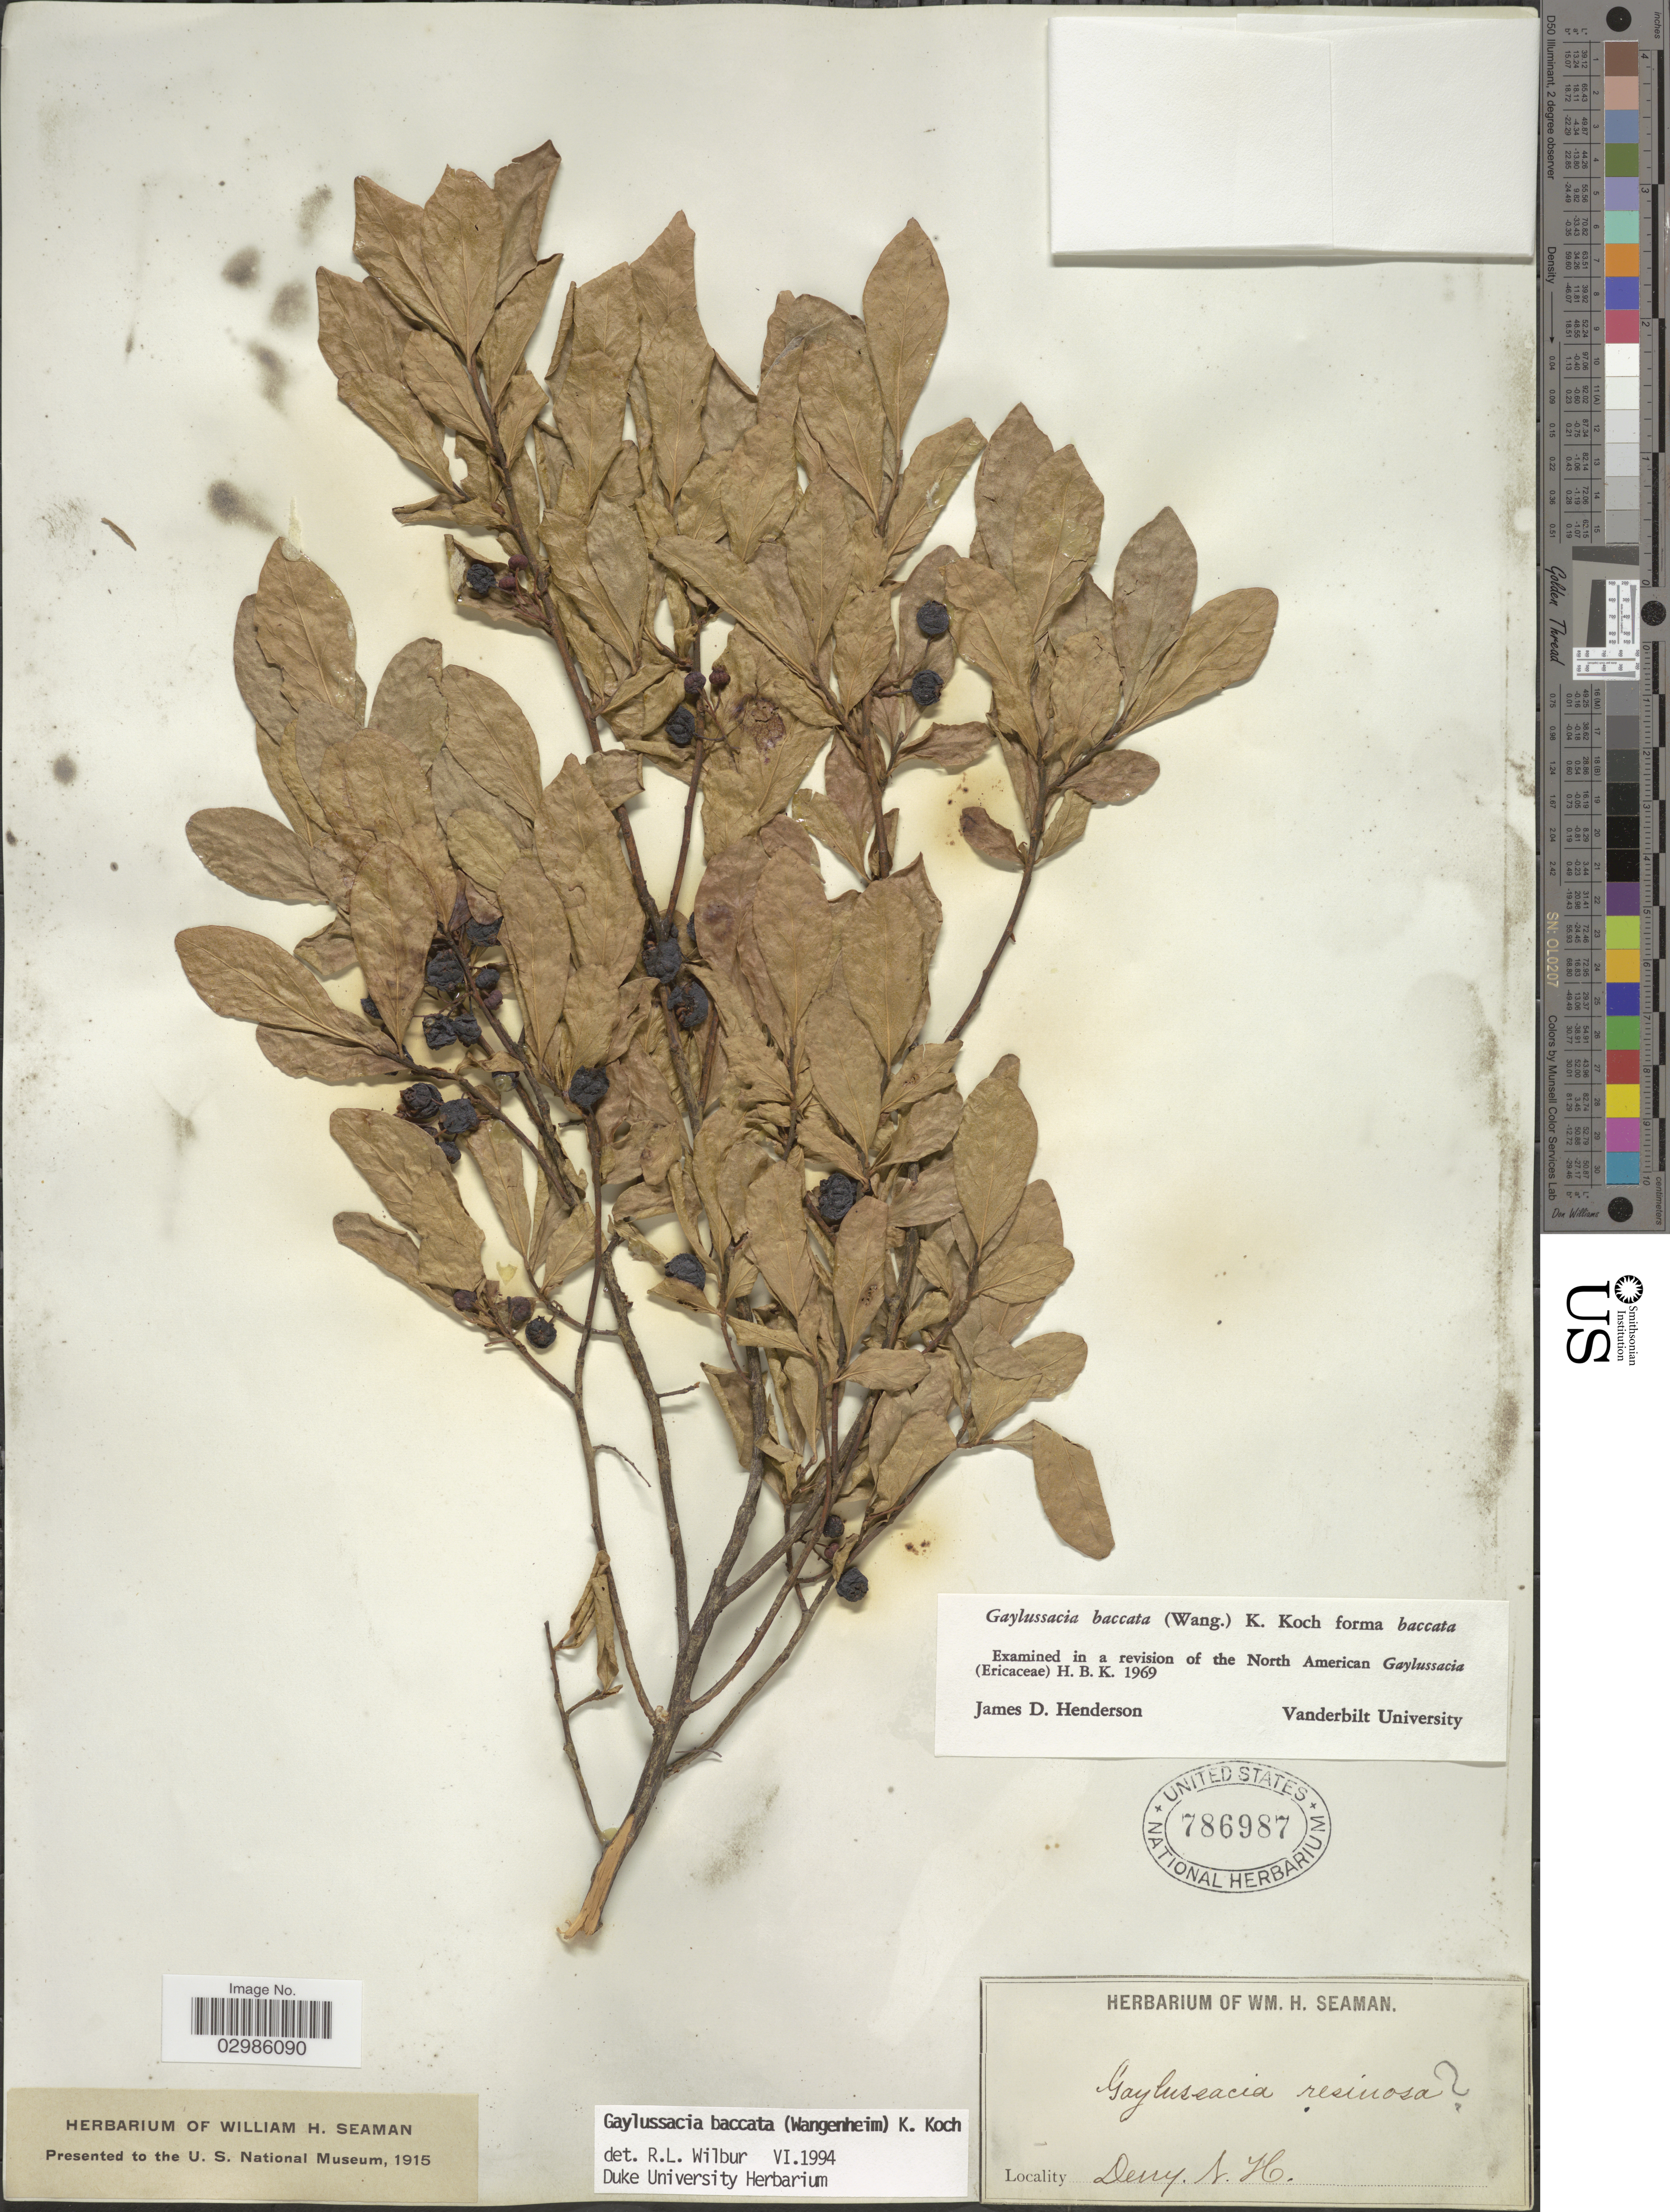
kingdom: Plantae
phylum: Tracheophyta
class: Magnoliopsida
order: Ericales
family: Ericaceae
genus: Gaylussacia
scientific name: Gaylussacia baccata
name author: (Wangenh.) K. Koch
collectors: Ex herb. W. H. Seaman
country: United States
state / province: New Hampshire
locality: Derry.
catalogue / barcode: US 786987